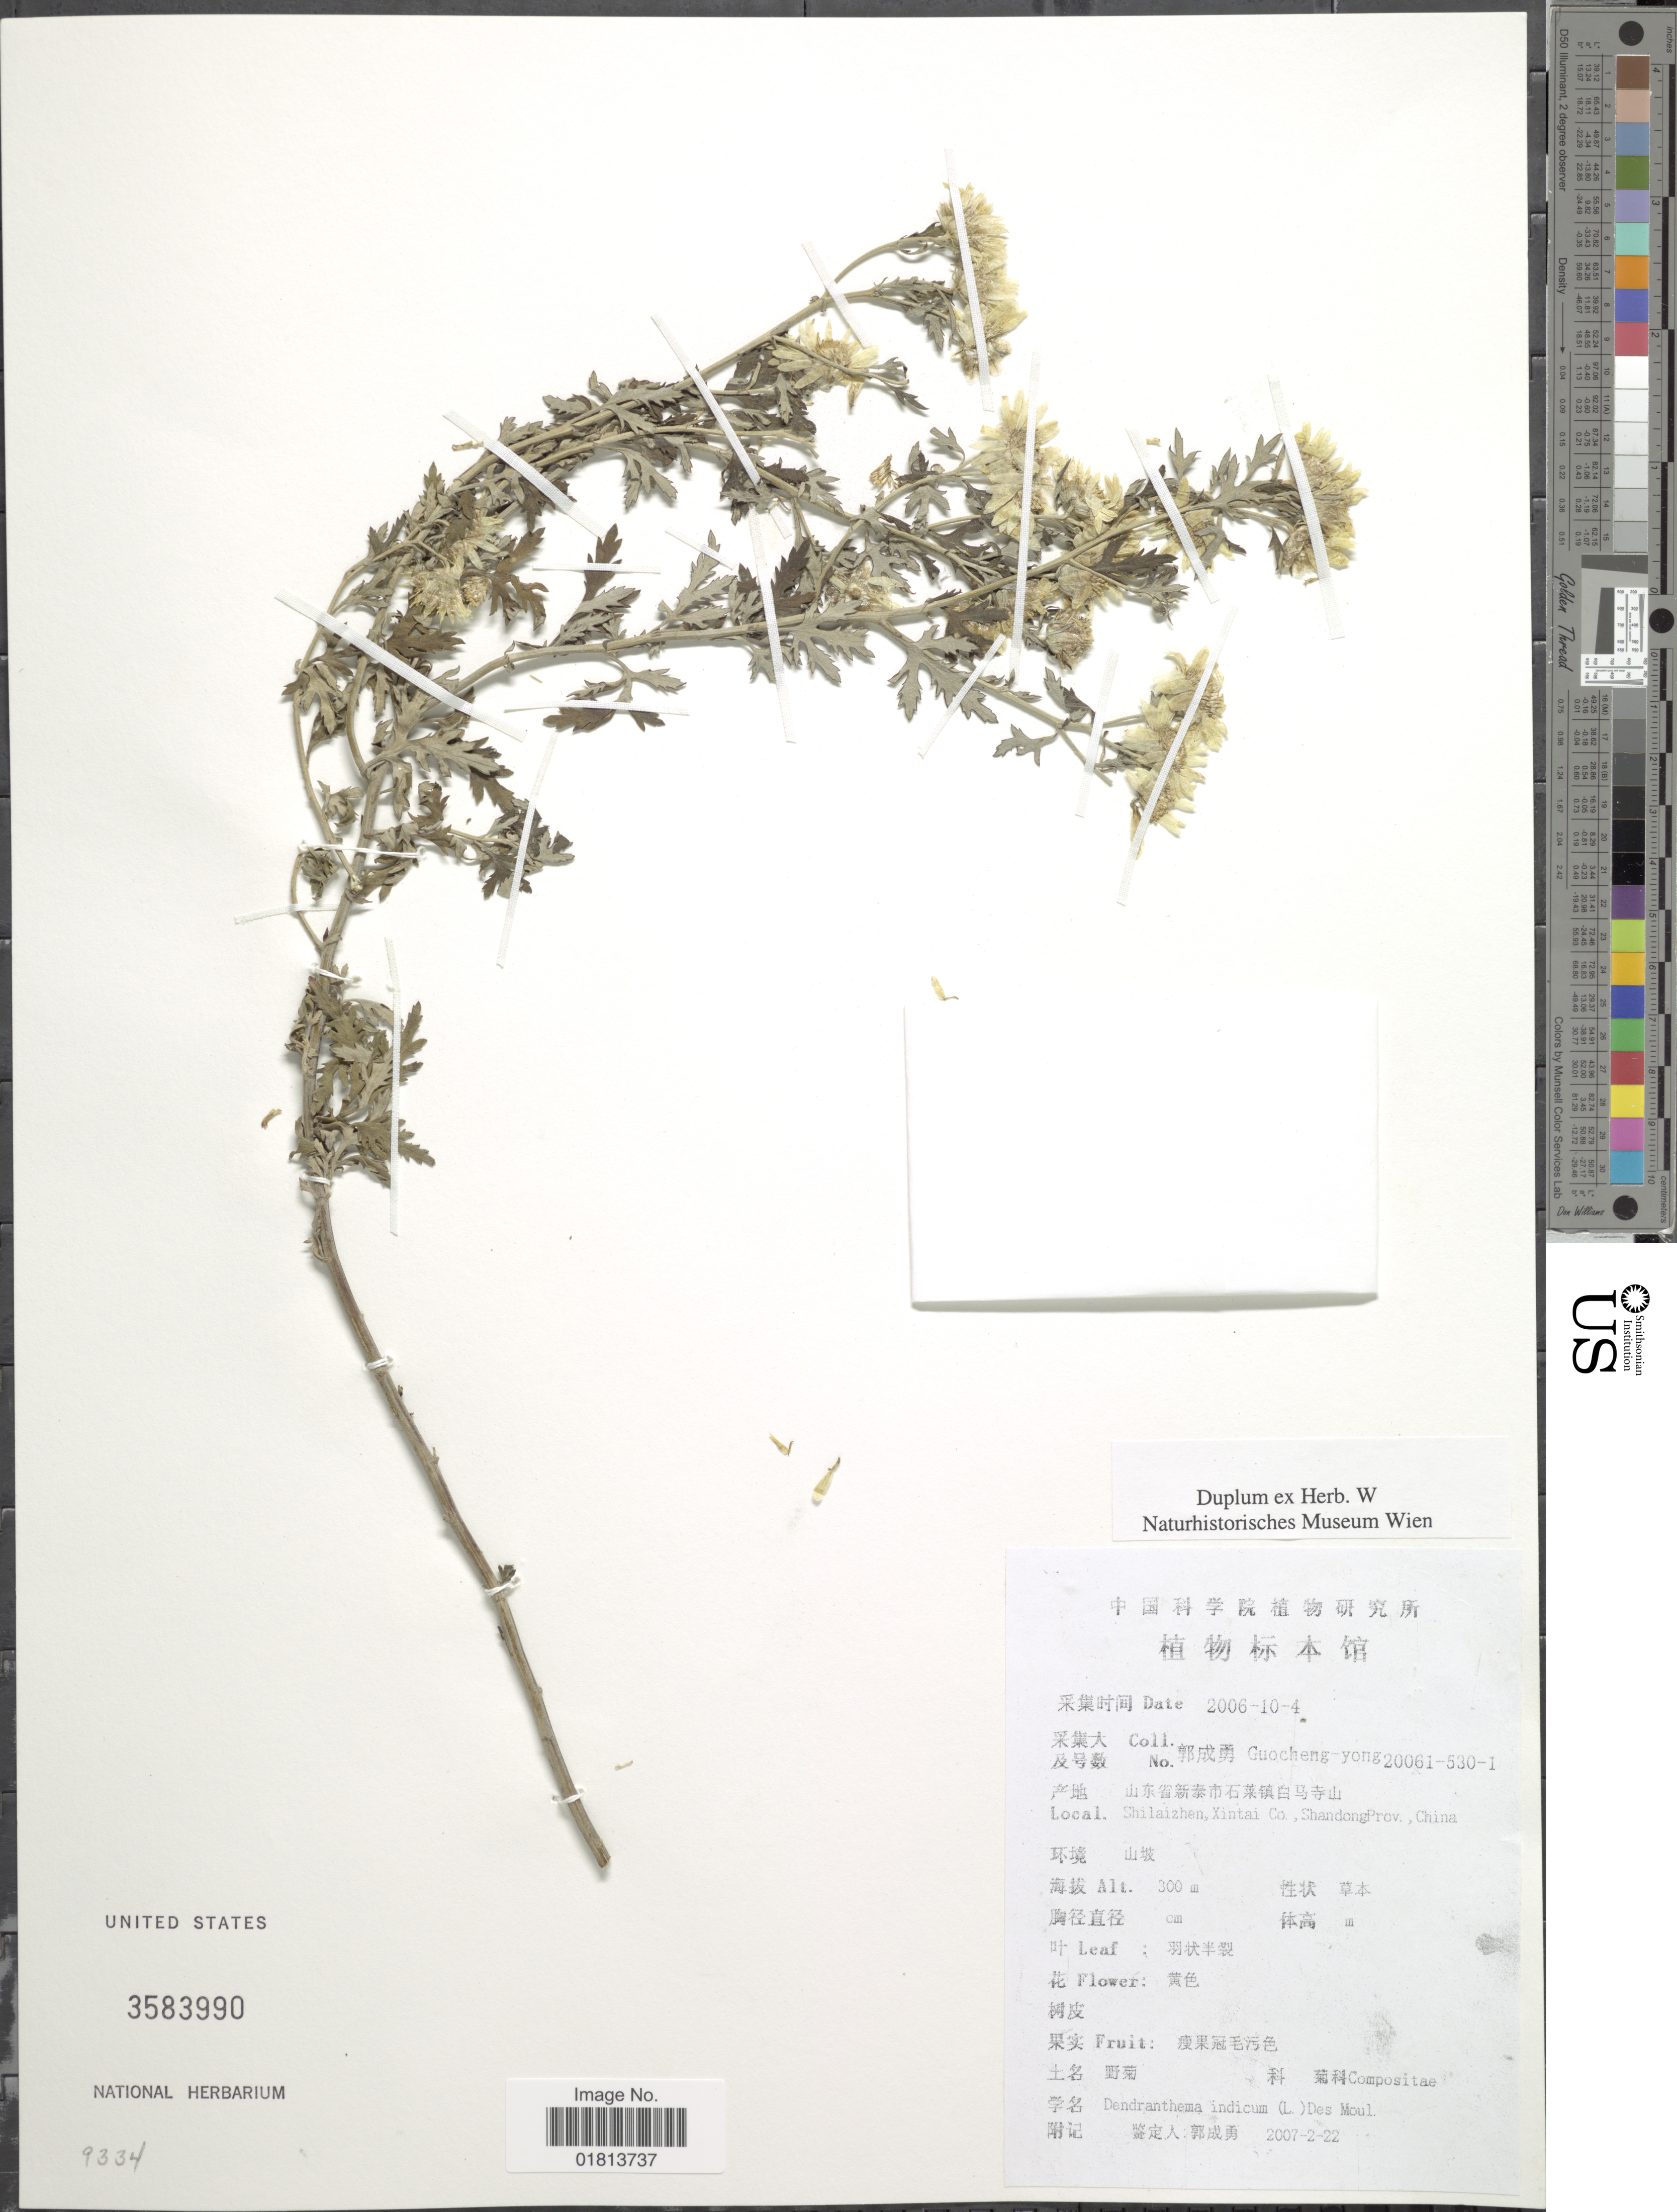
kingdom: Plantae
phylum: Tracheophyta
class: Magnoliopsida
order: Asterales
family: Asteraceae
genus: Dendranthema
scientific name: Dendranthema indicum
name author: (L.) Des Moul.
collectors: Guo cheng-yong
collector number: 200615301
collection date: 2006-10-04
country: China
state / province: Shandong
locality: Shilaixhen, Xintai Co., Shandong Prov., China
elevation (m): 300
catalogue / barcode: US 3583990